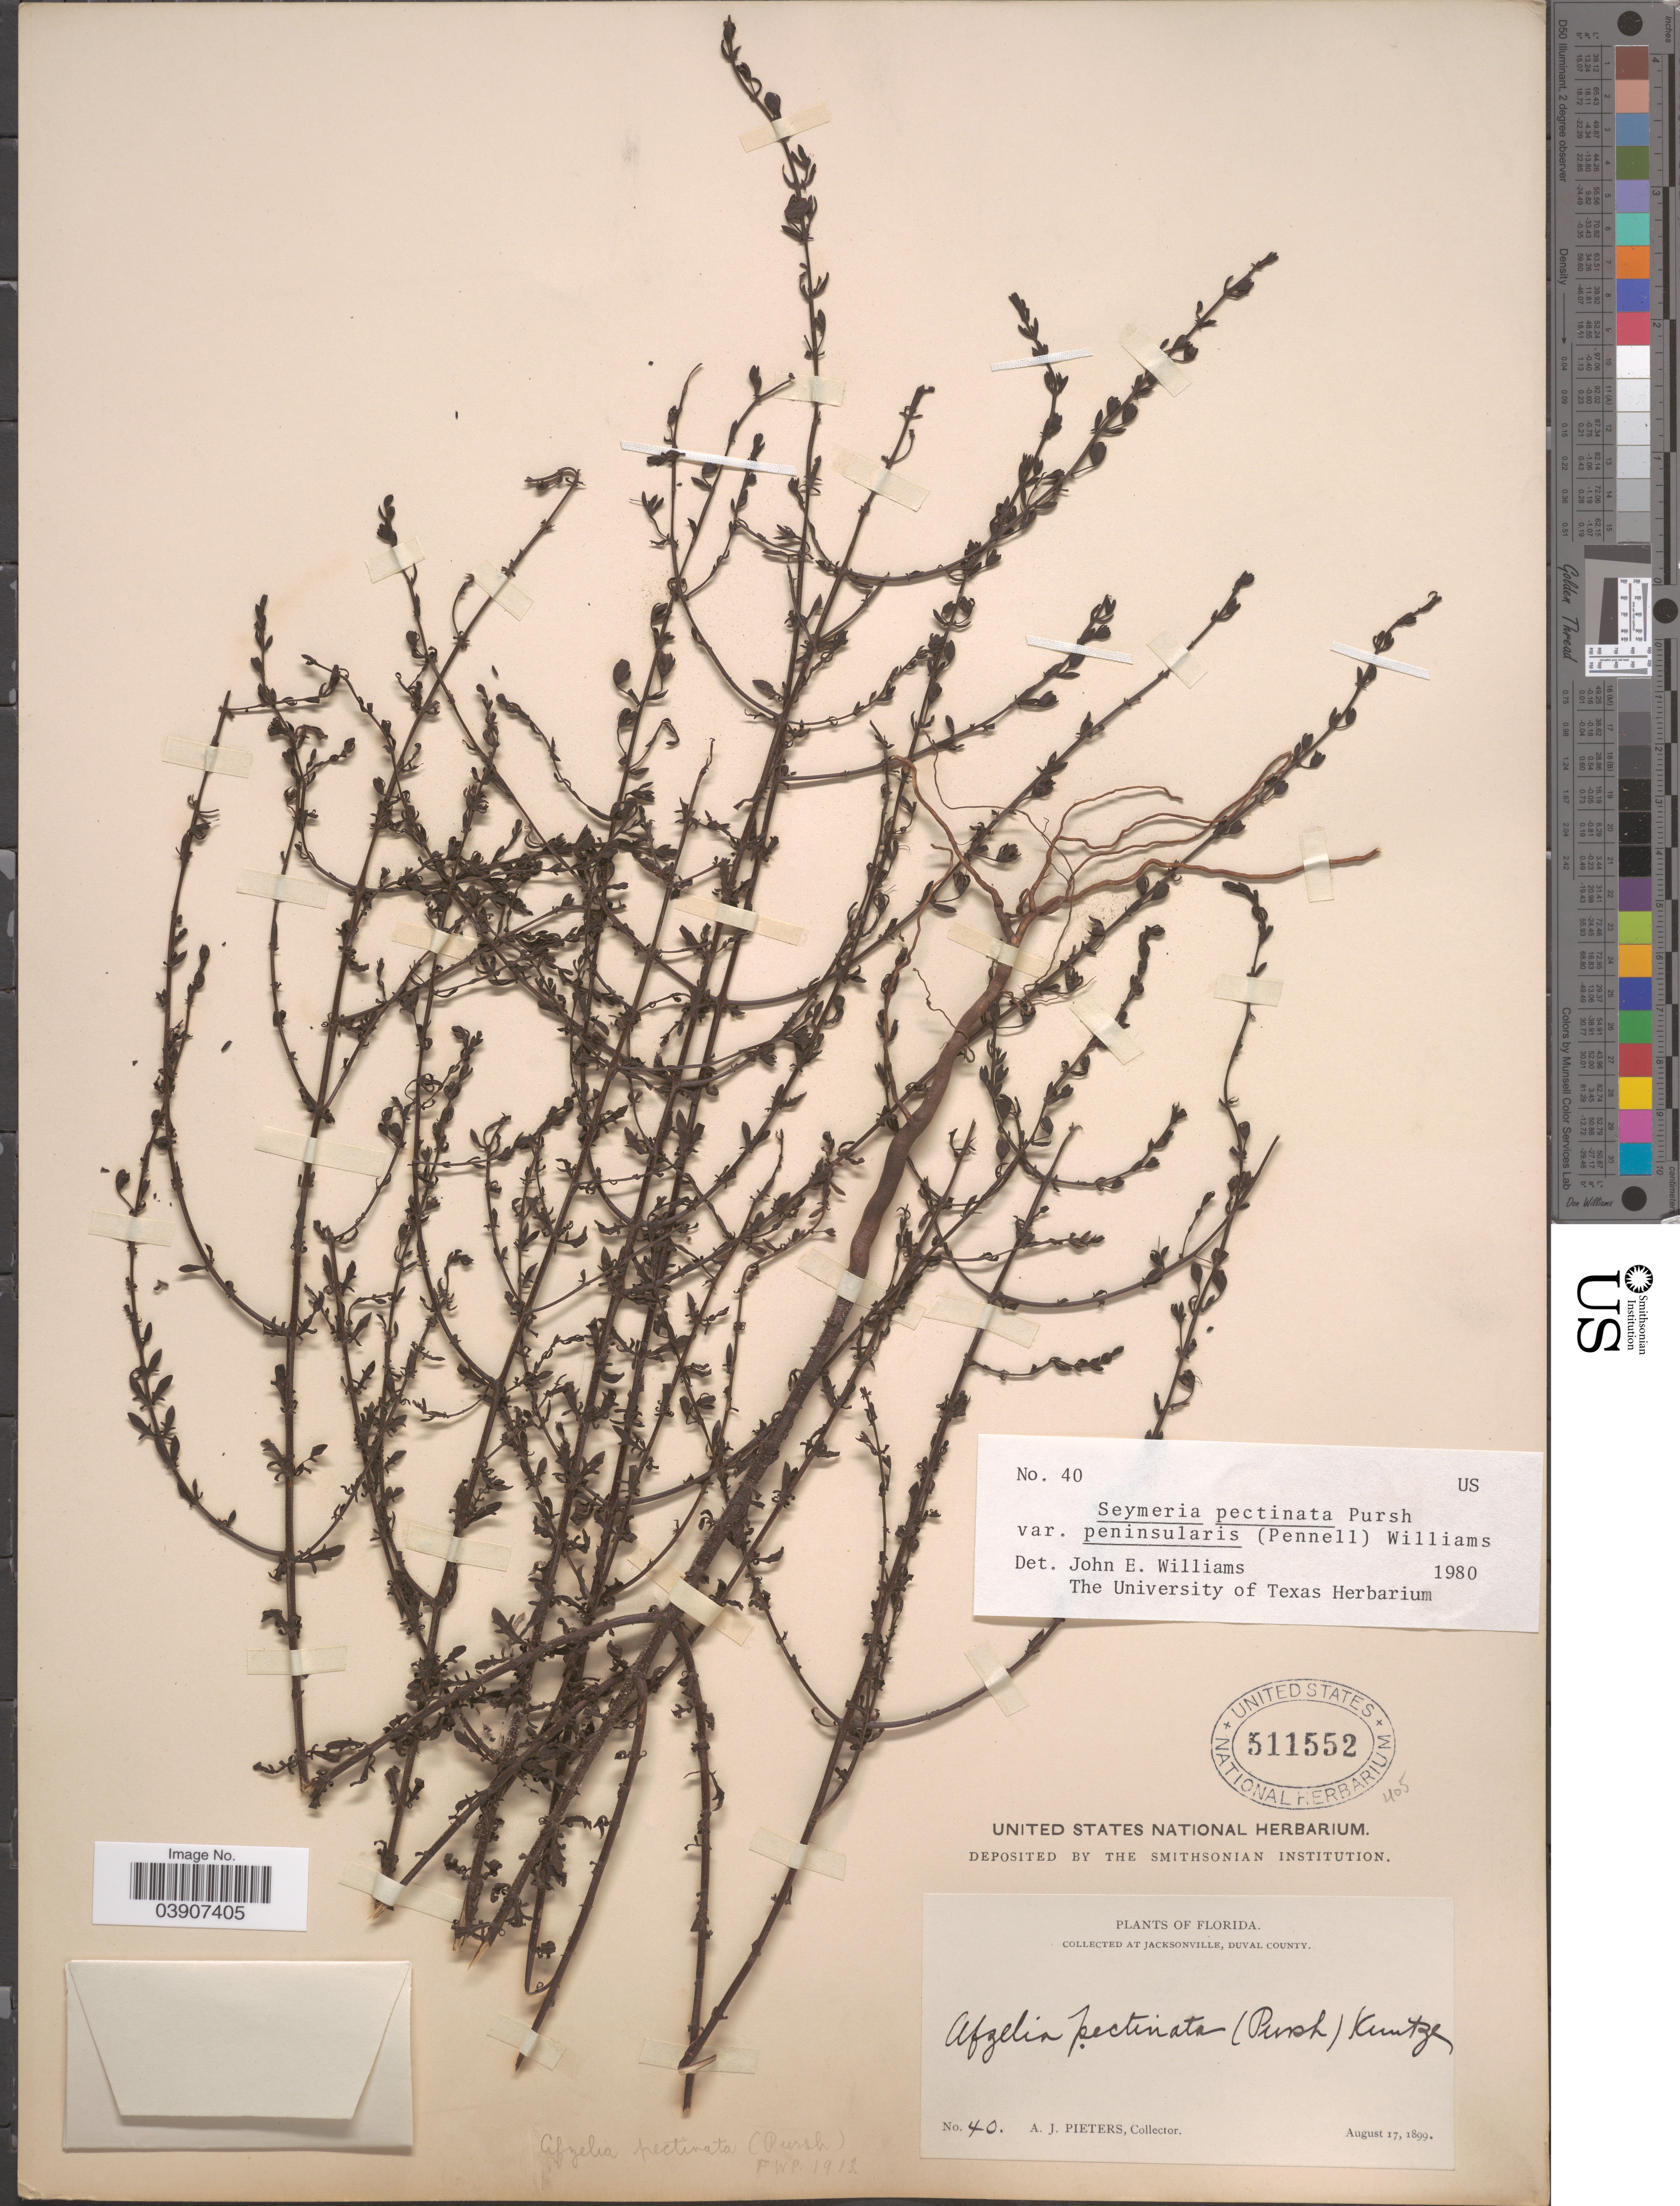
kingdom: Plantae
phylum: Tracheophyta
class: Magnoliopsida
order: Lamiales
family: Orobanchaceae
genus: Seymeria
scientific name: Seymeria pectinata subsp. peninsularis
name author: (Pennell) Pennell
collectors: A. Pieters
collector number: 40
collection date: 1899-08-17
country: United States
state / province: Florida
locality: Jacksonville, Duval County.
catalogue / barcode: US 511552